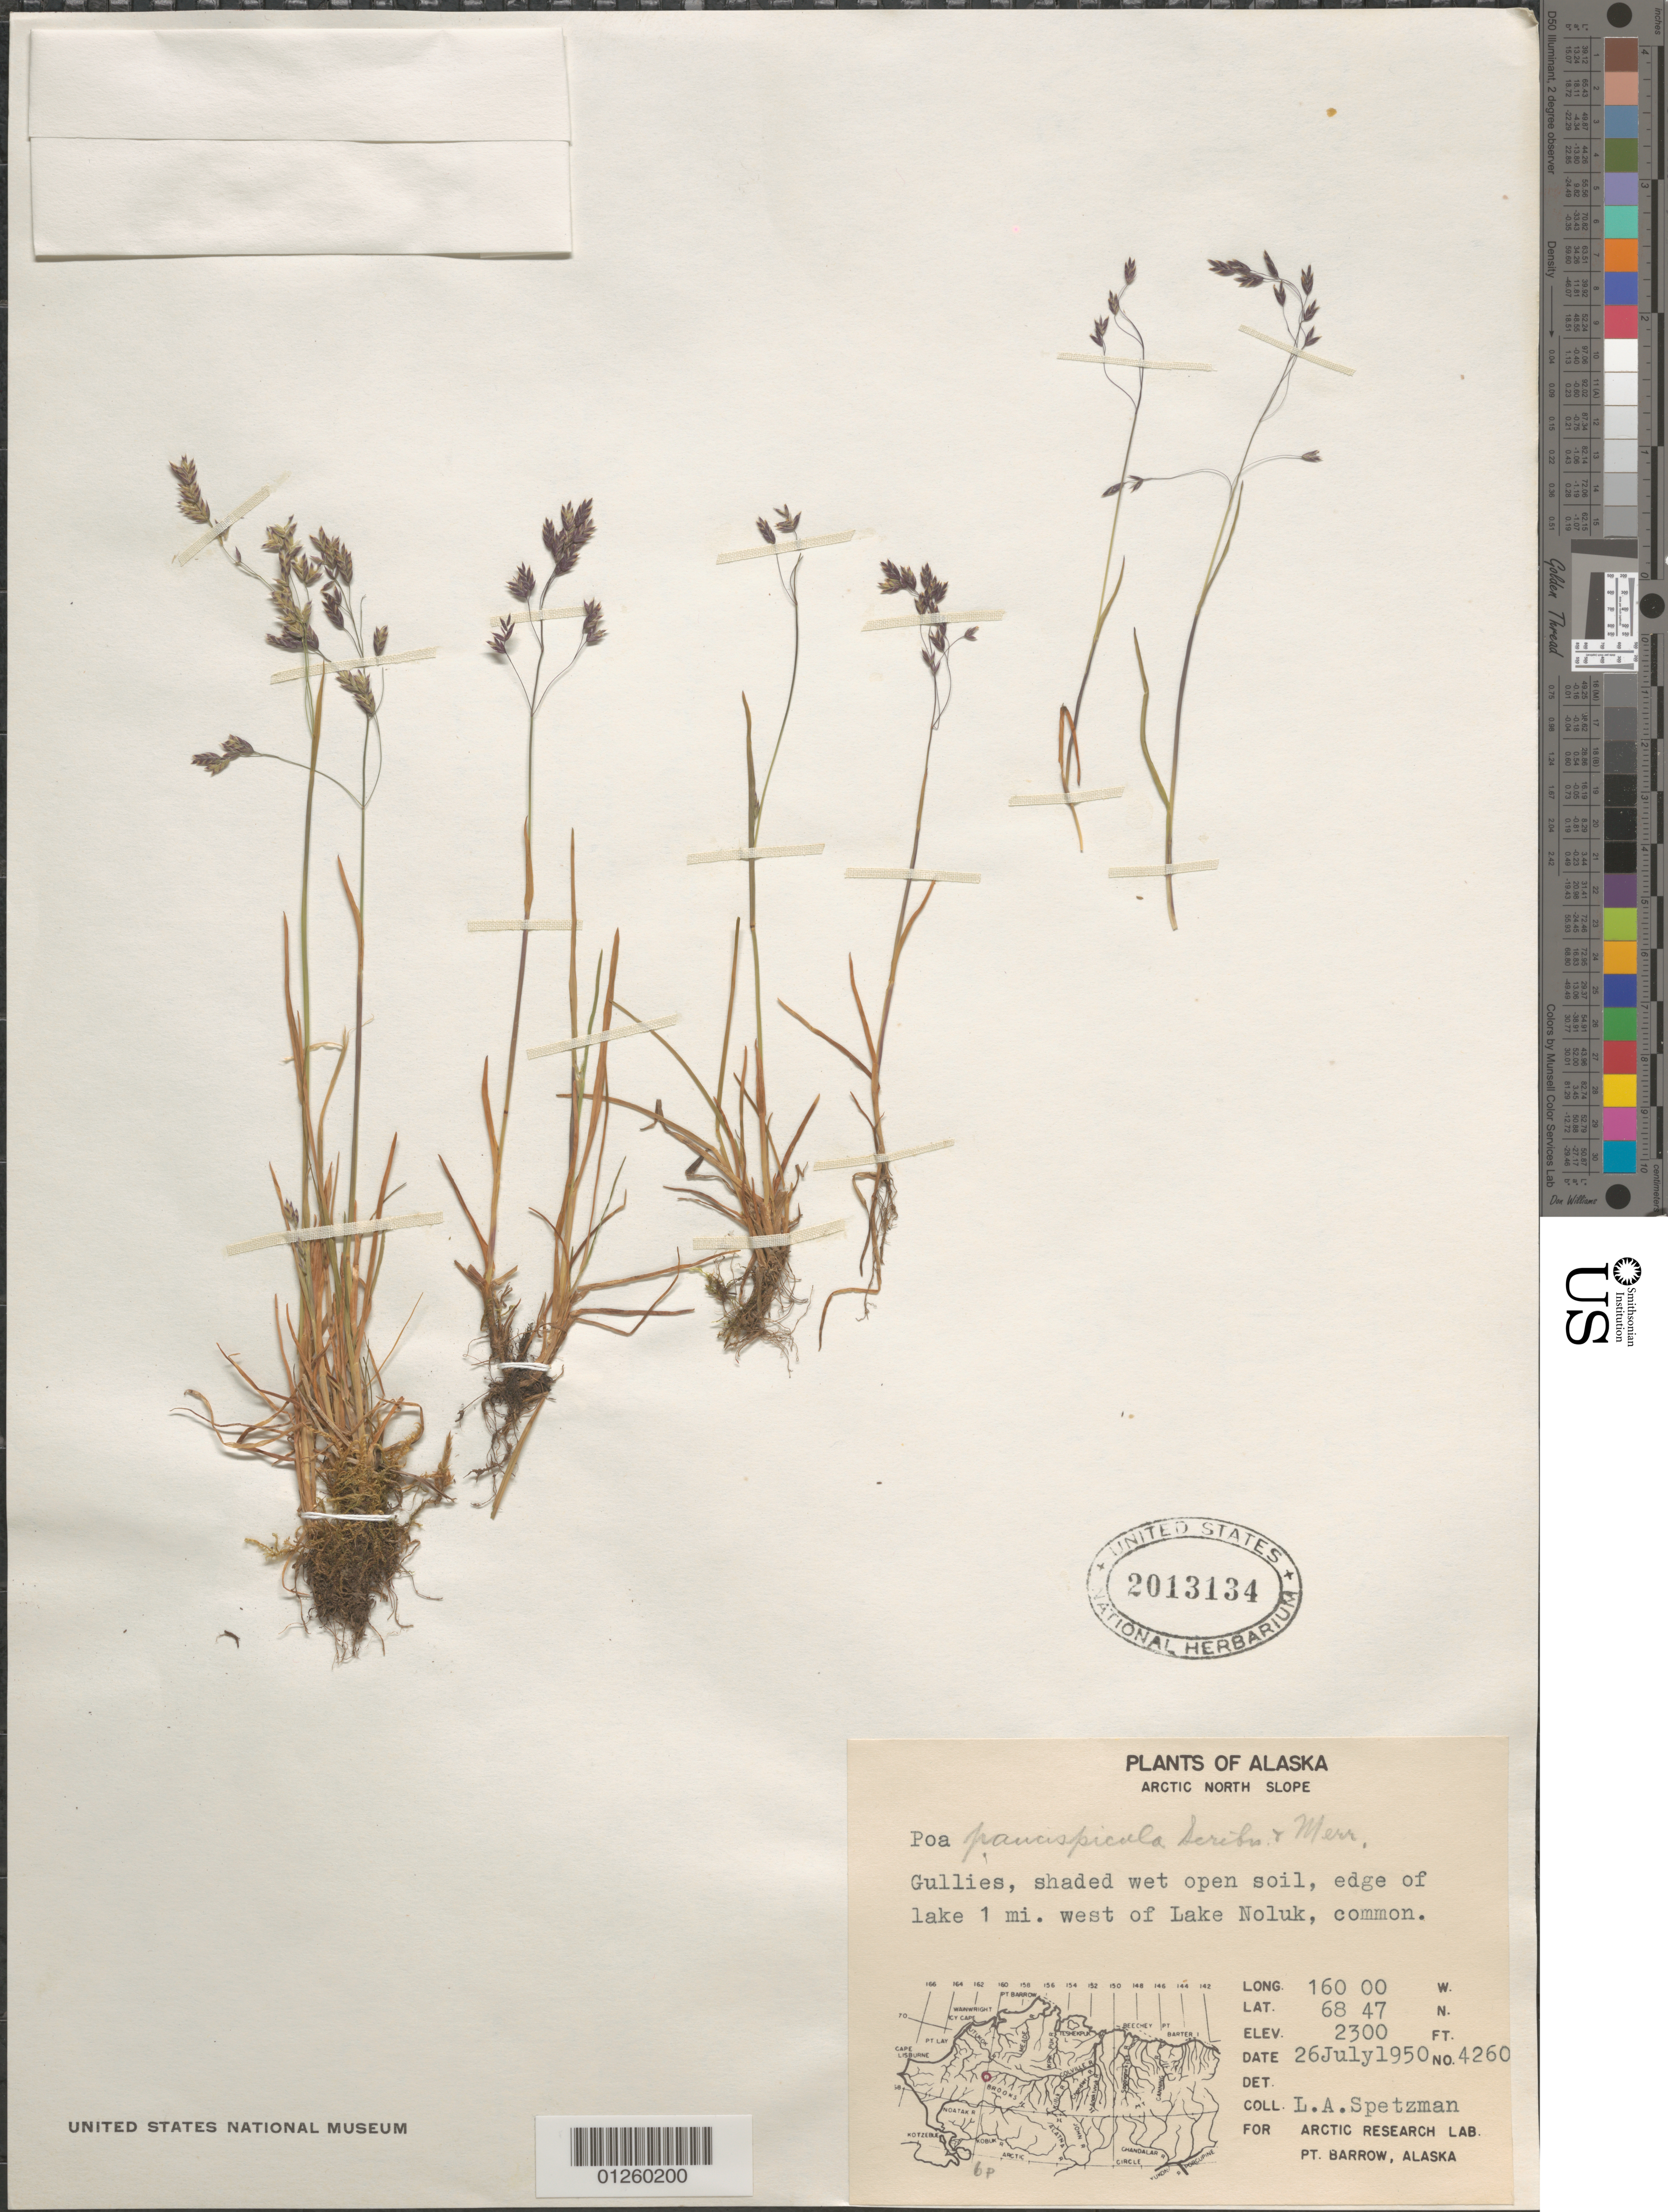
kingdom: Plantae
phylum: Tracheophyta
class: Liliopsida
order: Poales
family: Poaceae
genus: Poa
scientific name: Poa paucispicula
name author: Scribn. & Merr.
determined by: Soreng, Robert J., Research Associate (BOT), Smithsonian Institution - National Museum of Natural History (UNITED STATES)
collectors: L. Spetzman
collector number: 4260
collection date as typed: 26 July 1950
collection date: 1950-07-26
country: United States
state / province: Alaska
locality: Gullies, shaded wet open soil, edge of lake 1 mi. west of Lake Noluk, common.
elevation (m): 701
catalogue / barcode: US 2013134